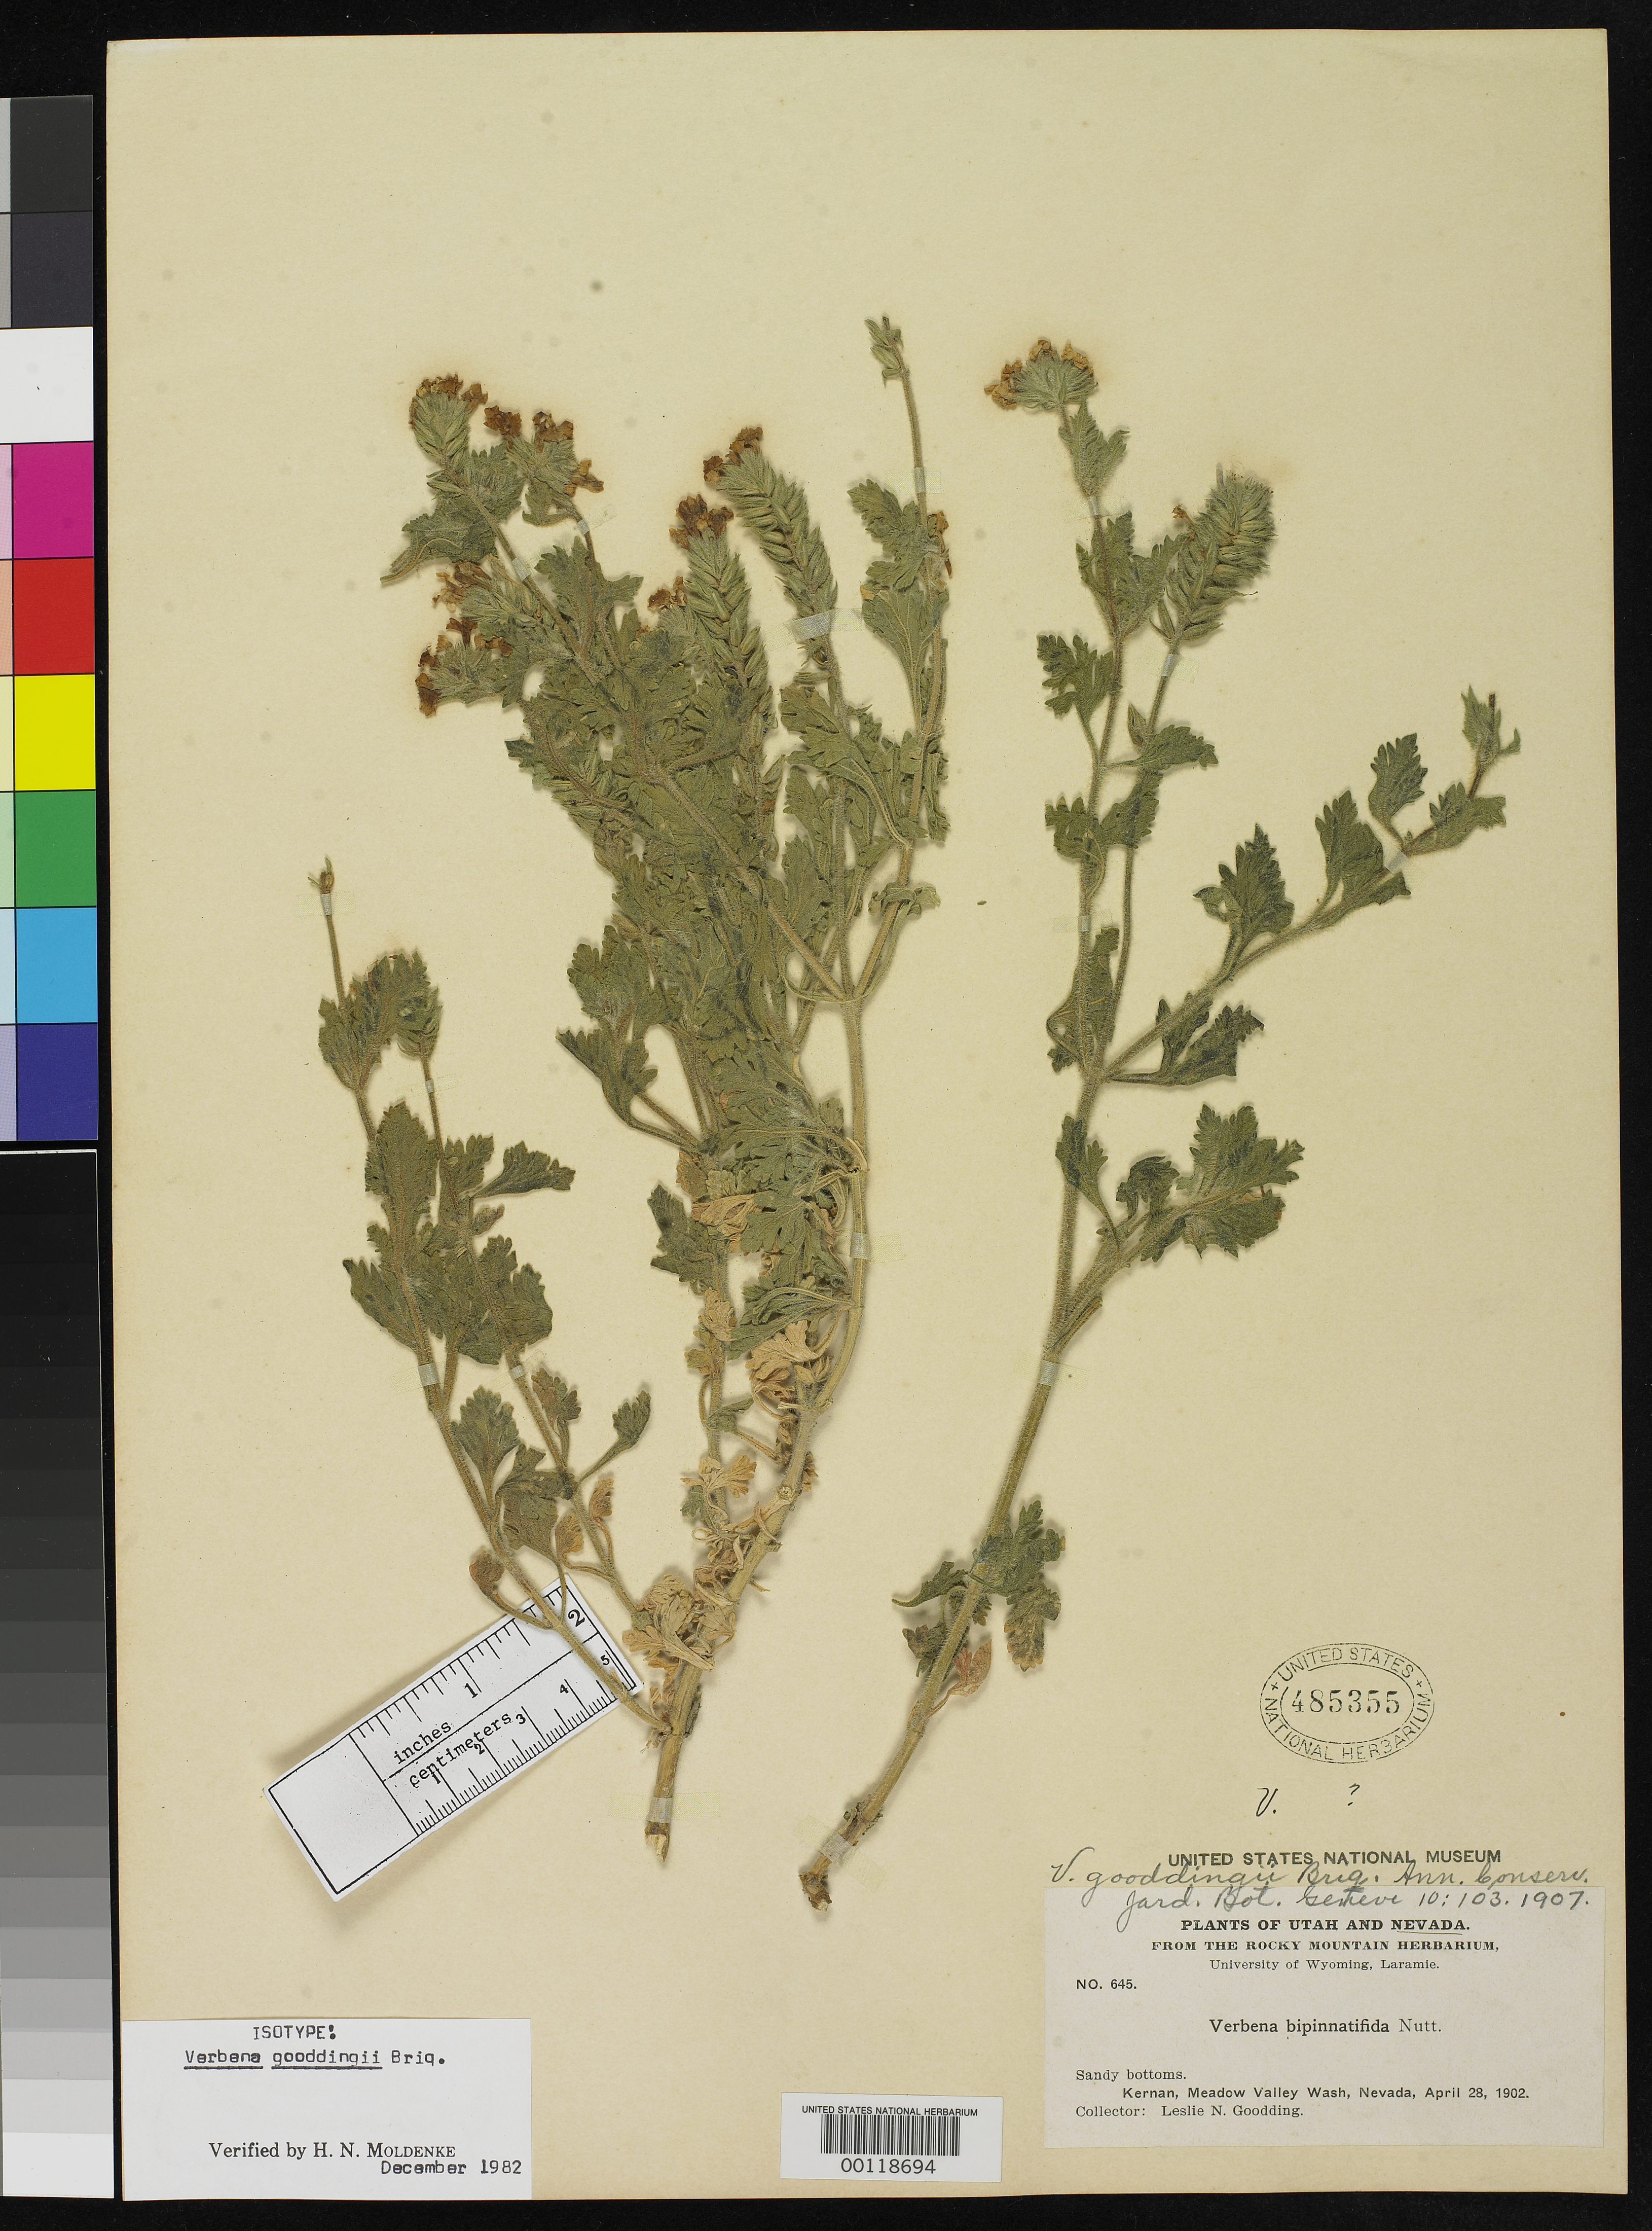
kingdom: Plantae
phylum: Tracheophyta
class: Magnoliopsida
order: Lamiales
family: Verbenaceae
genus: Verbena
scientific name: Verbena gooddingii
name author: Briq.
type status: Isotype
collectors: L. N. Goodding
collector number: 645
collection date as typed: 28 Apr 1902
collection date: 1902-04-28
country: United States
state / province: Nevada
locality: Kernan, Meadow Valley.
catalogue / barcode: US 485355